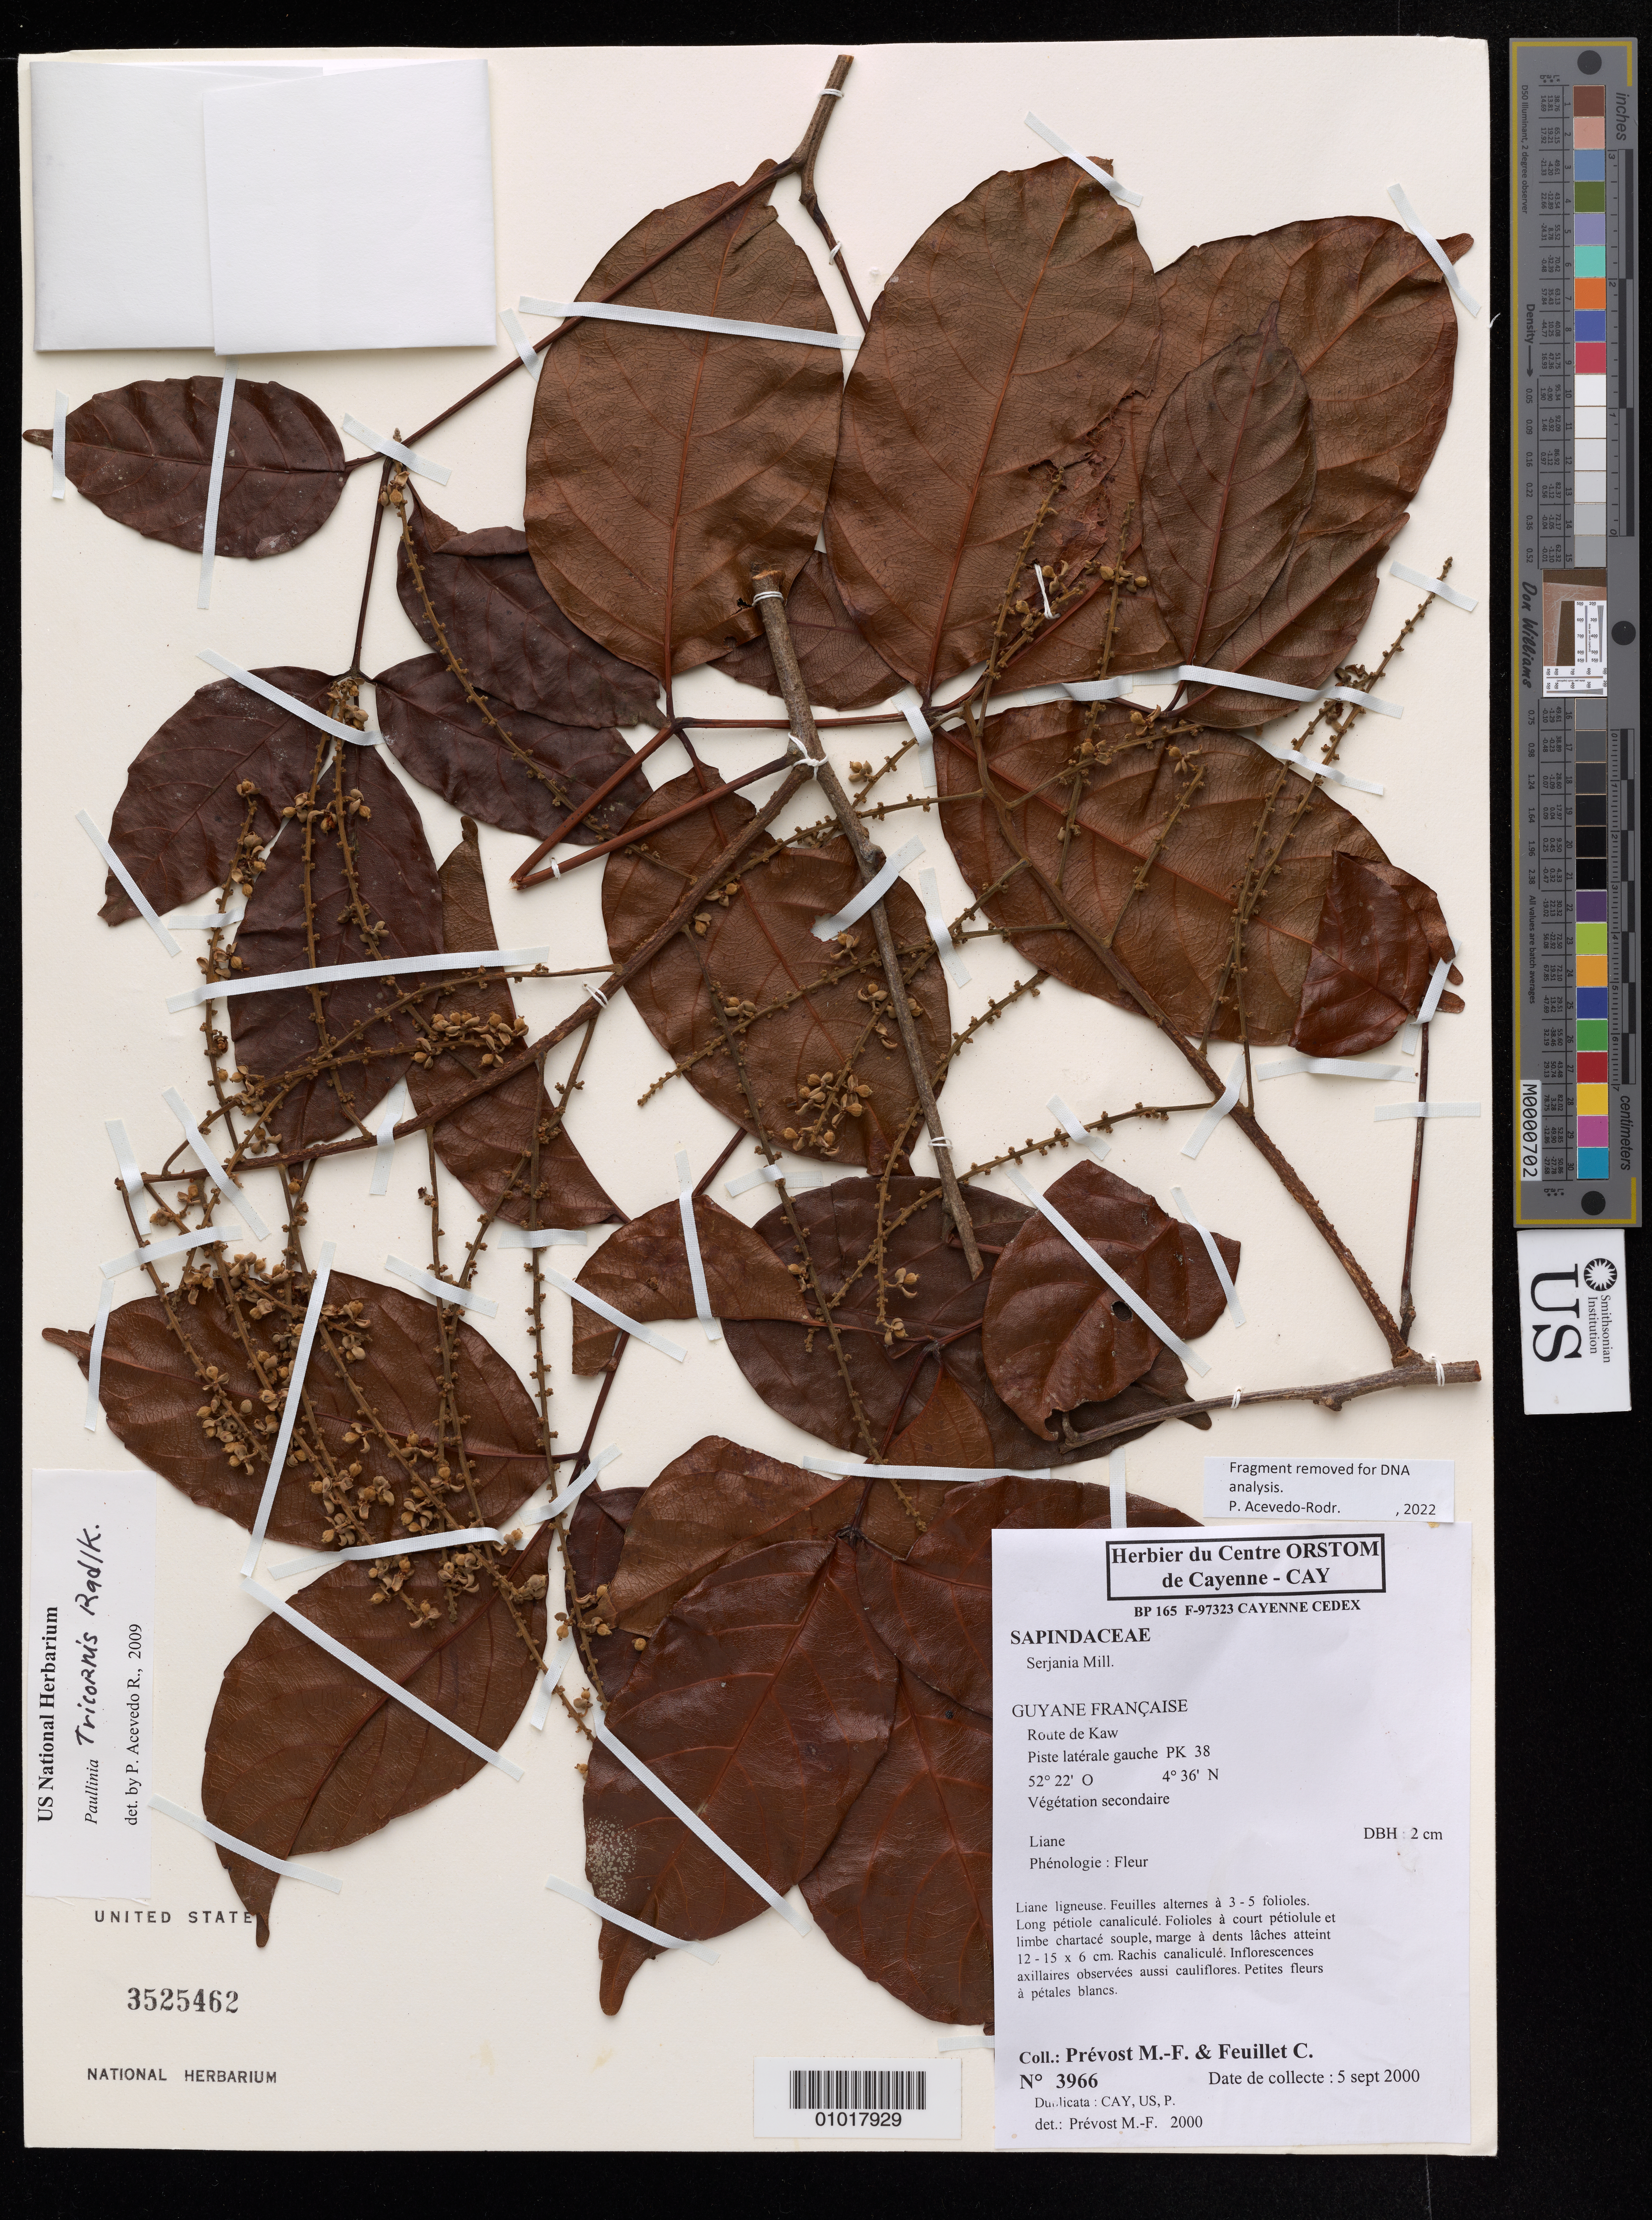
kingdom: Plantae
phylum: Tracheophyta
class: Magnoliopsida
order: Sapindales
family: Sapindaceae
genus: Paullinia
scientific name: Paullinia tricornis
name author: Radlk.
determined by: Acevedo-Rodríguez, P., (BOT), Smithsonian Institution - National Museum of Natural History (UNITED STATES)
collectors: M.-F. Prévost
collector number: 3966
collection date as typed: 5-Sep-00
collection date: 2000-09-05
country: French Guiana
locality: Route de Kaw. Piste laterale gauche PK 38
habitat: Vegetation secondaire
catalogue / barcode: US 3525462